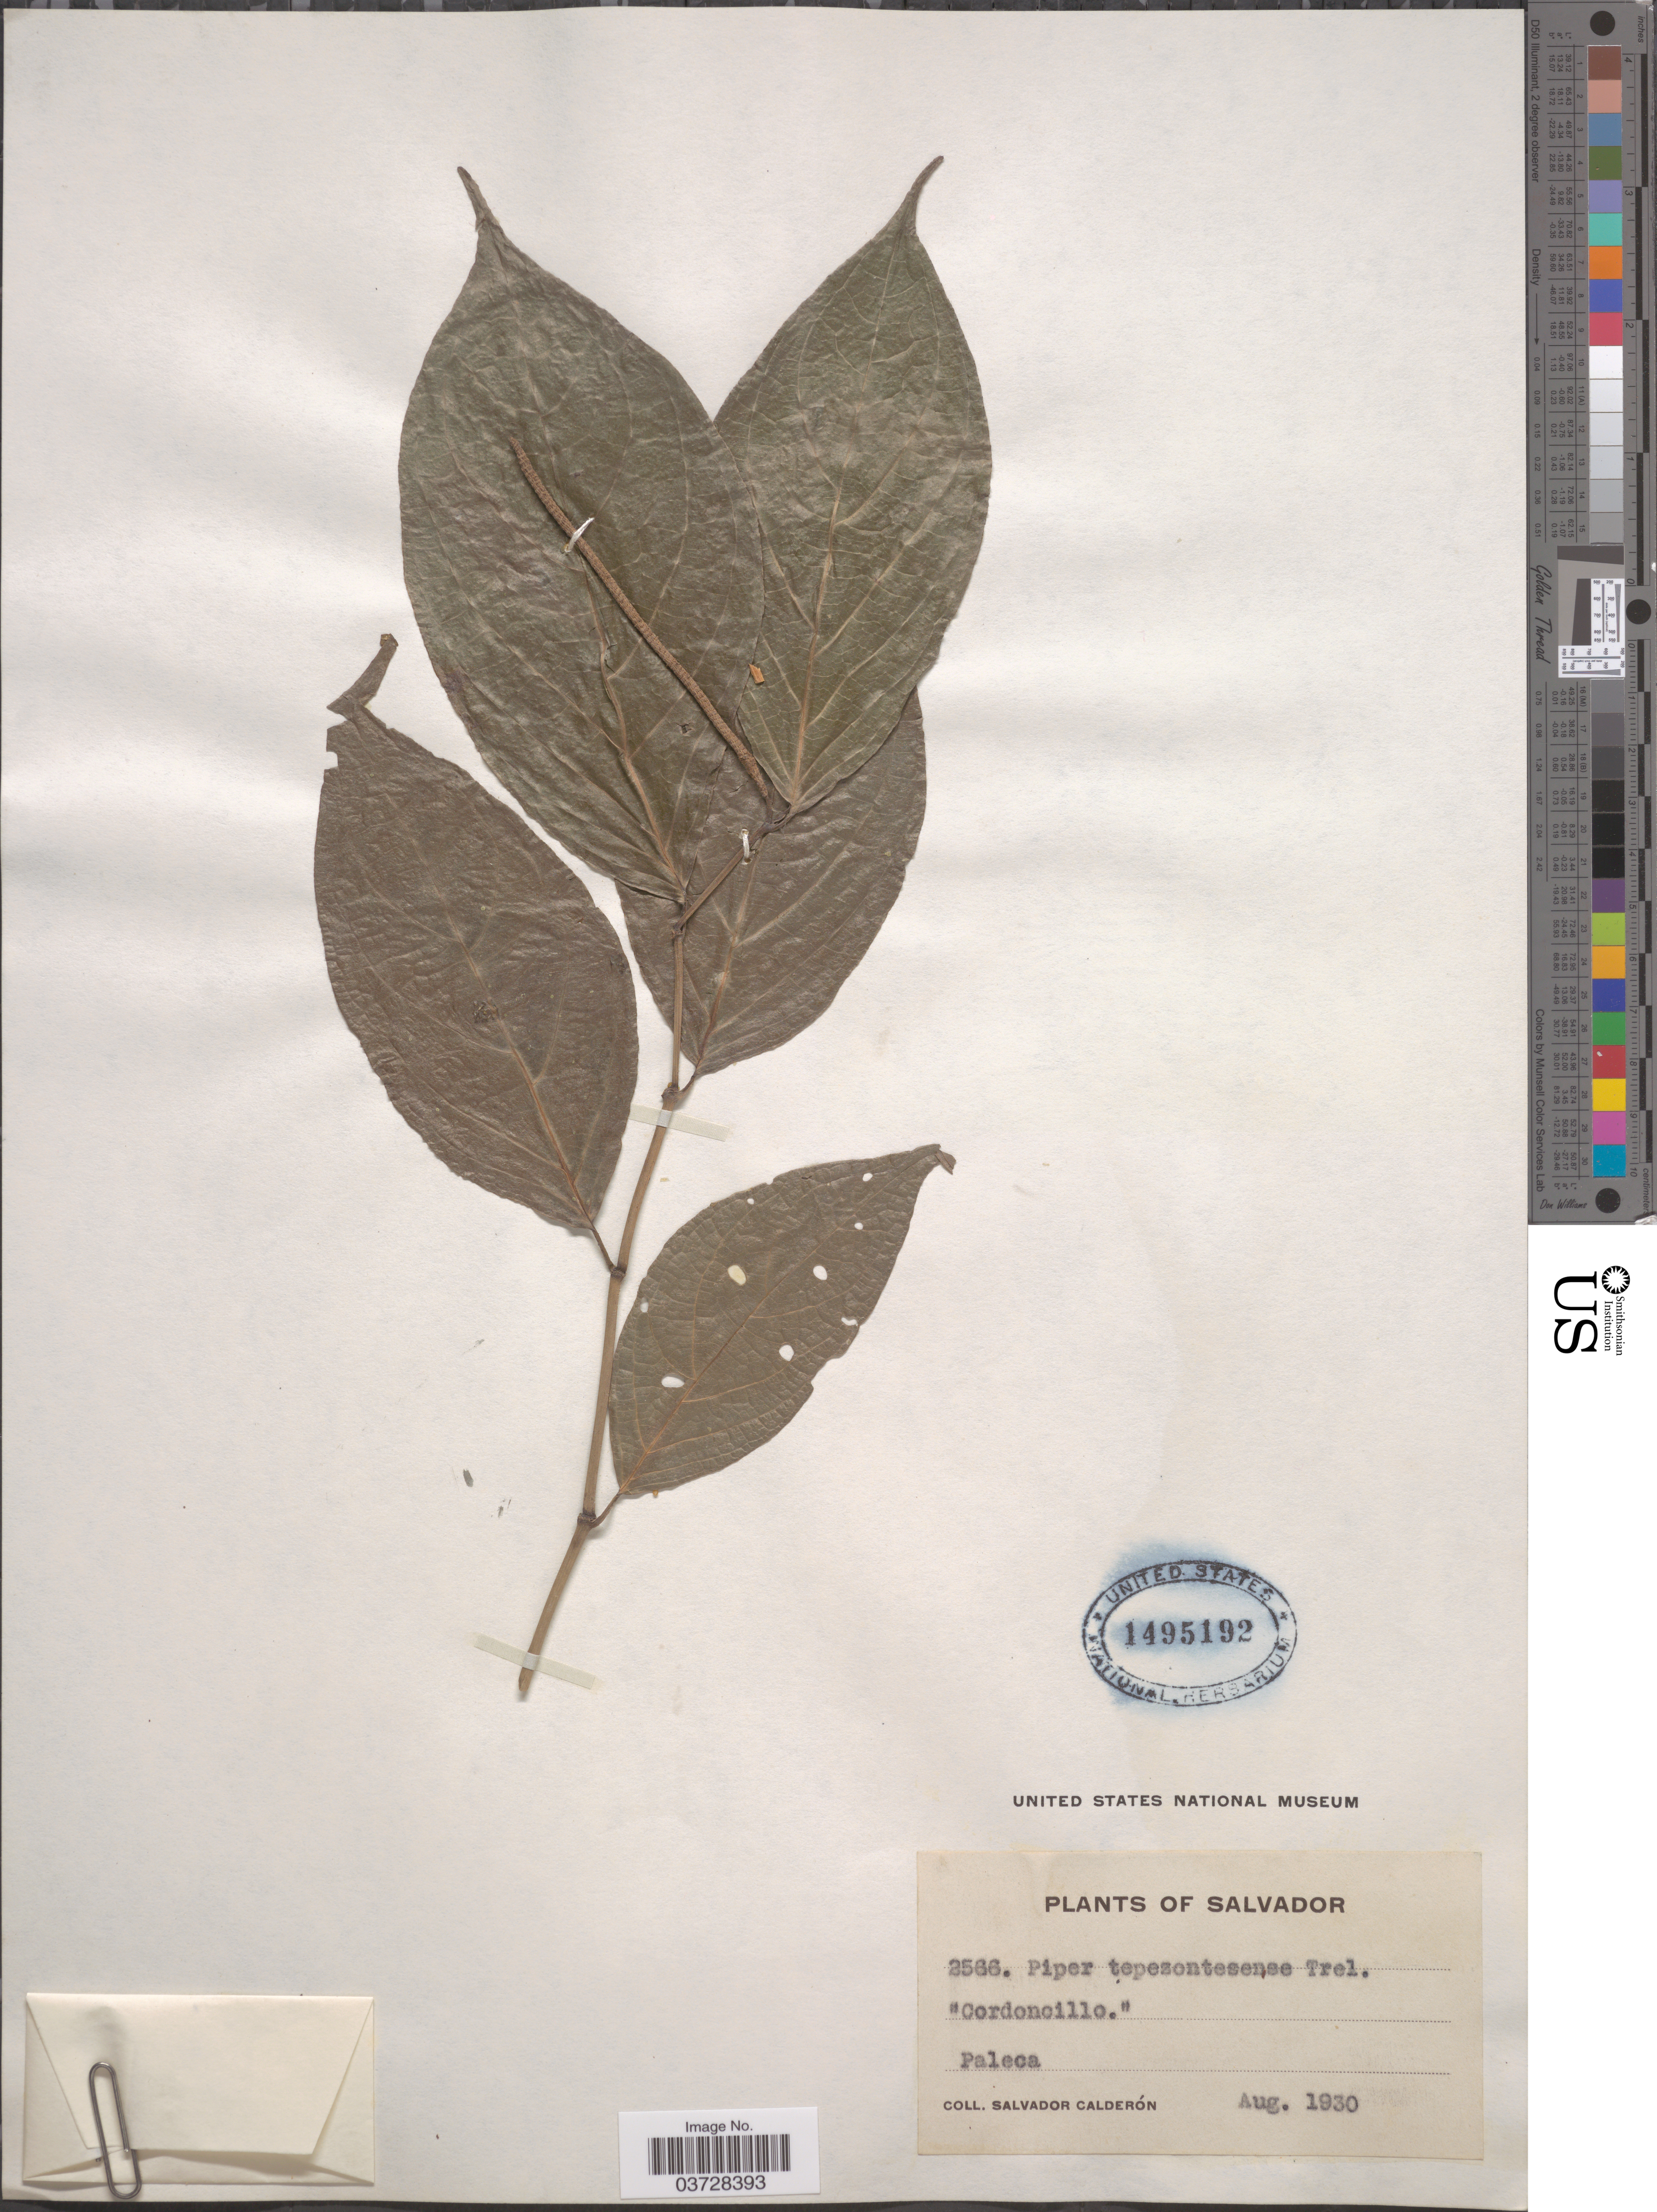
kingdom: Plantae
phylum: Tracheophyta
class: Magnoliopsida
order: Piperales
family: Piperaceae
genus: Piper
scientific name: Piper tepezontesense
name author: Trel.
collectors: S. Calderón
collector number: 2566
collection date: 1930-08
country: El Salvador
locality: Paleca.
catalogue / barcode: US 1495192